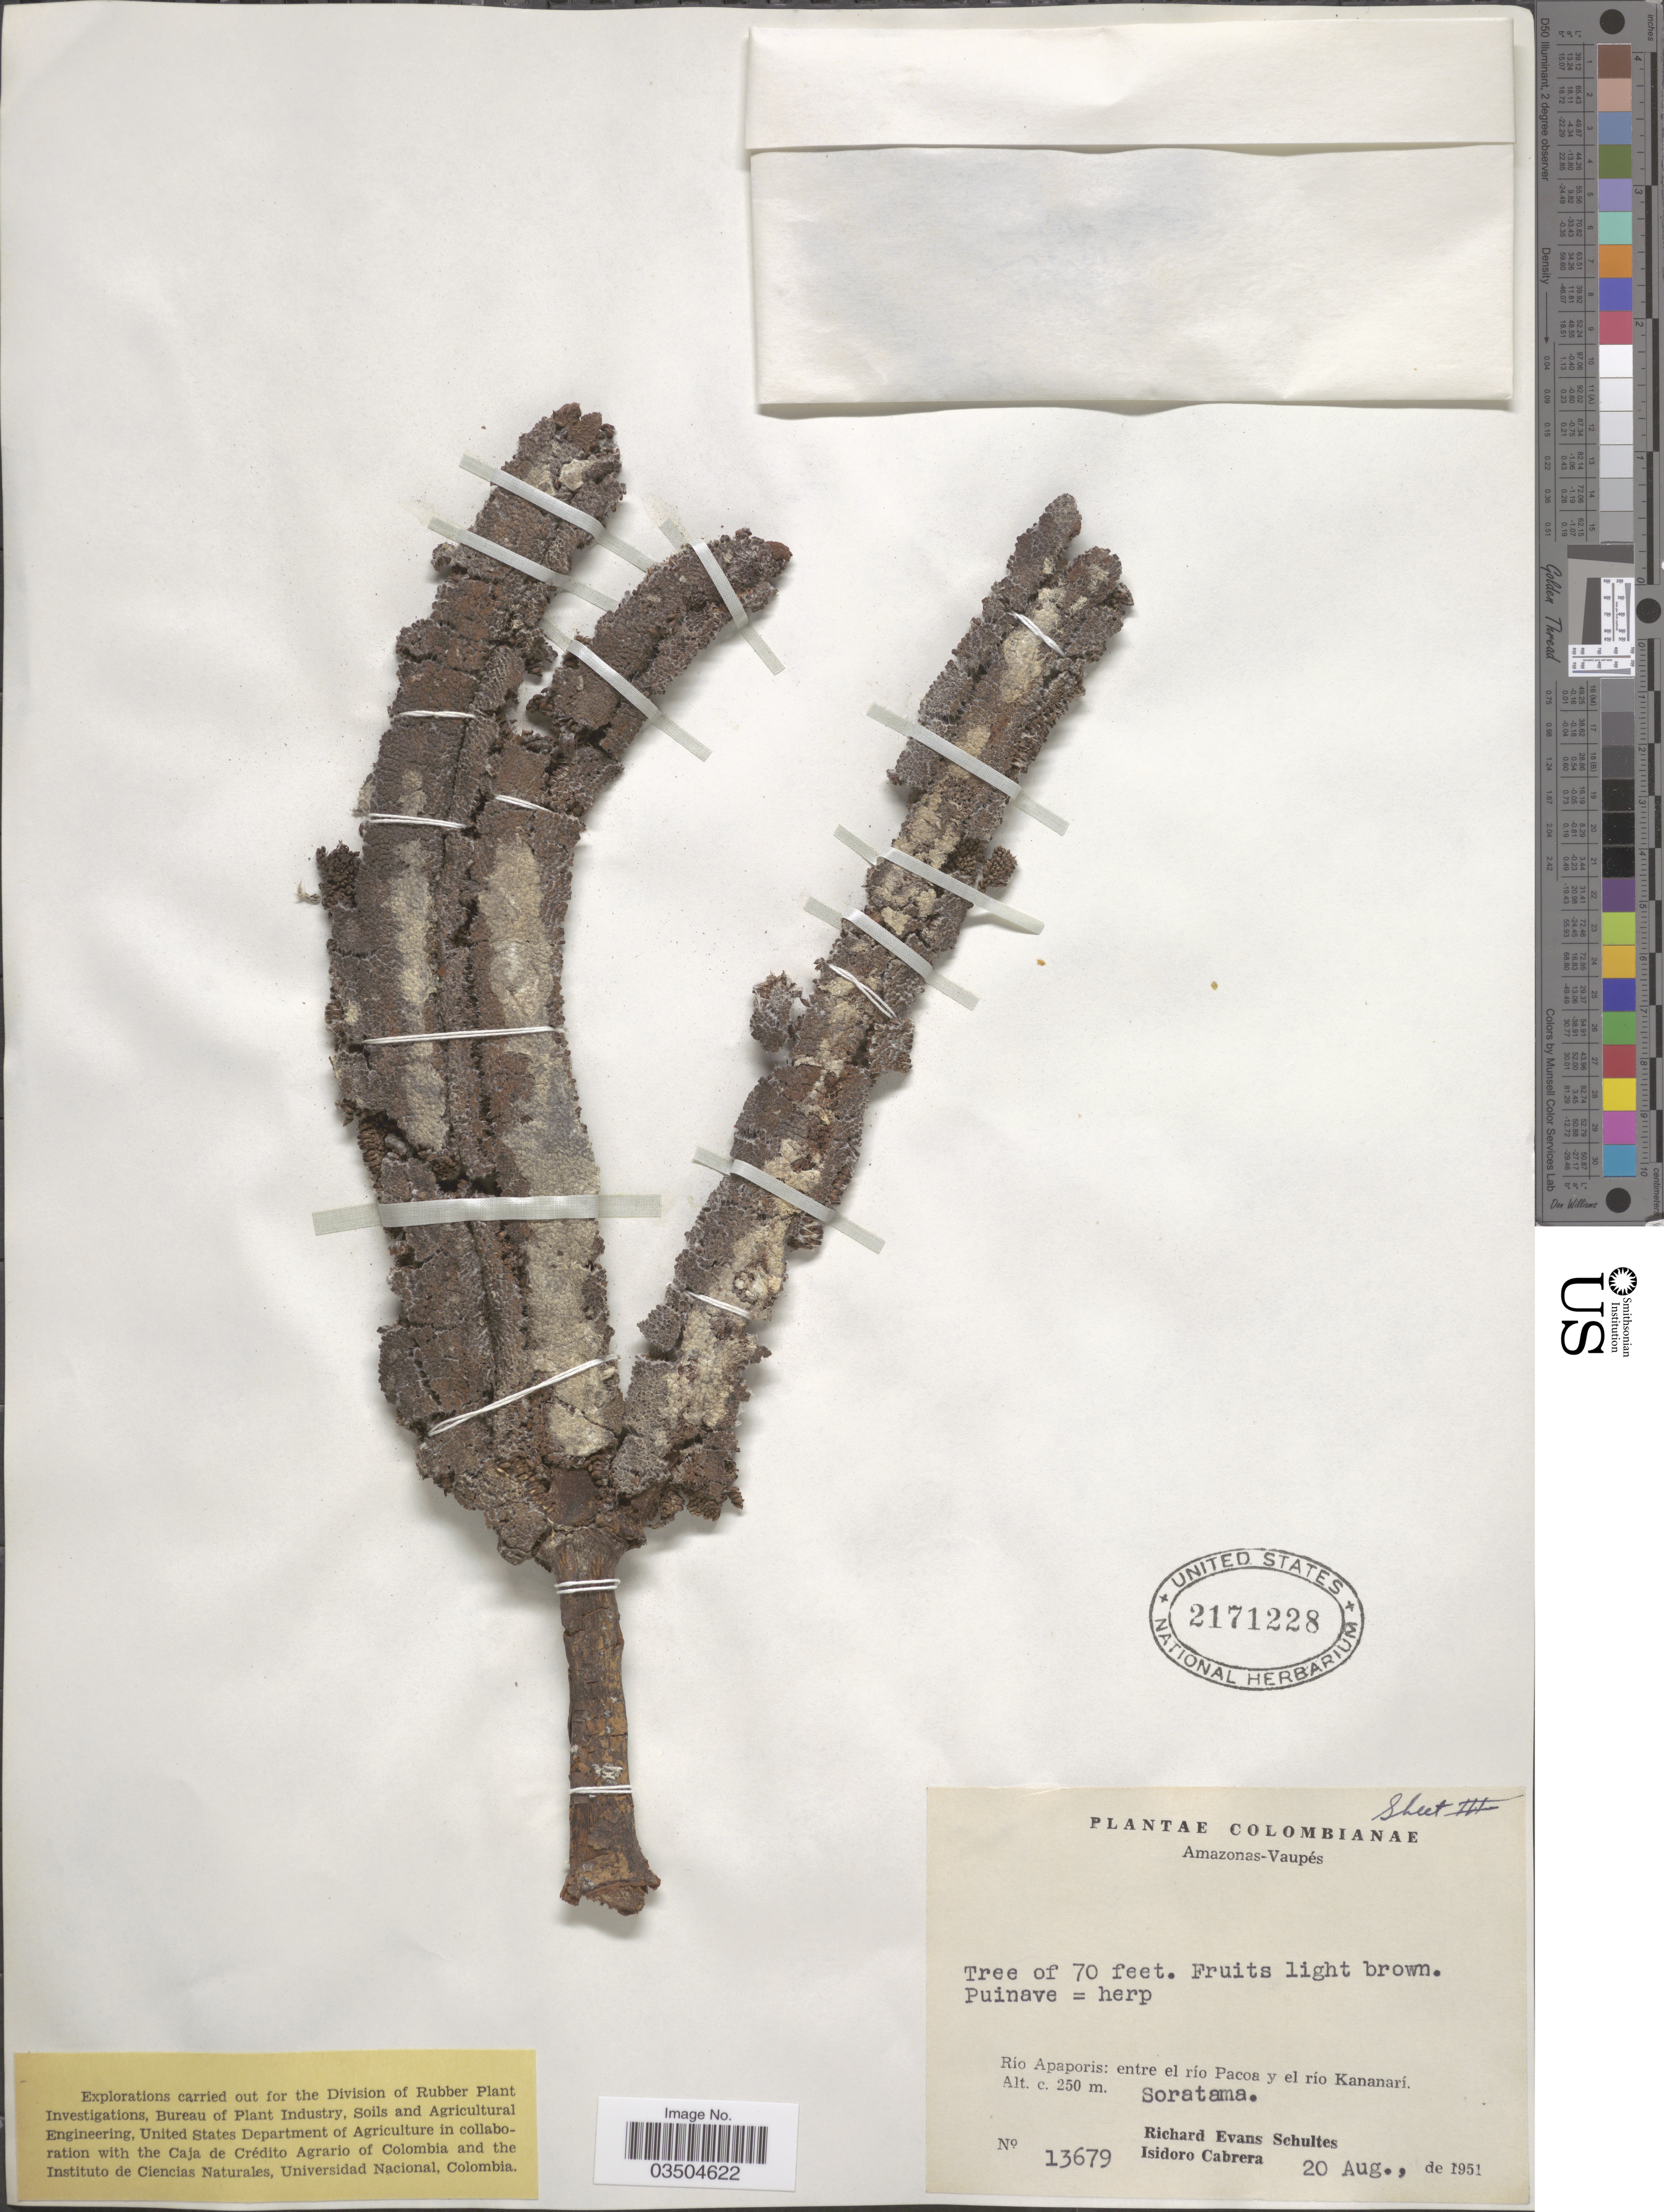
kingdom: Plantae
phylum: Tracheophyta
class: Magnoliopsida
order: Rosales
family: Urticaceae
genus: Cecropia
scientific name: Cecropia sciadophylla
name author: Mart.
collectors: R. E. Schultes & I. Cabrera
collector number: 13679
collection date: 1951-08-20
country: Colombia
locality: Amazonas- Vaupés: Río Apaporis: entre el río Pacoa y el río Kananarí. Soratama.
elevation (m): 250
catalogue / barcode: US 2171228